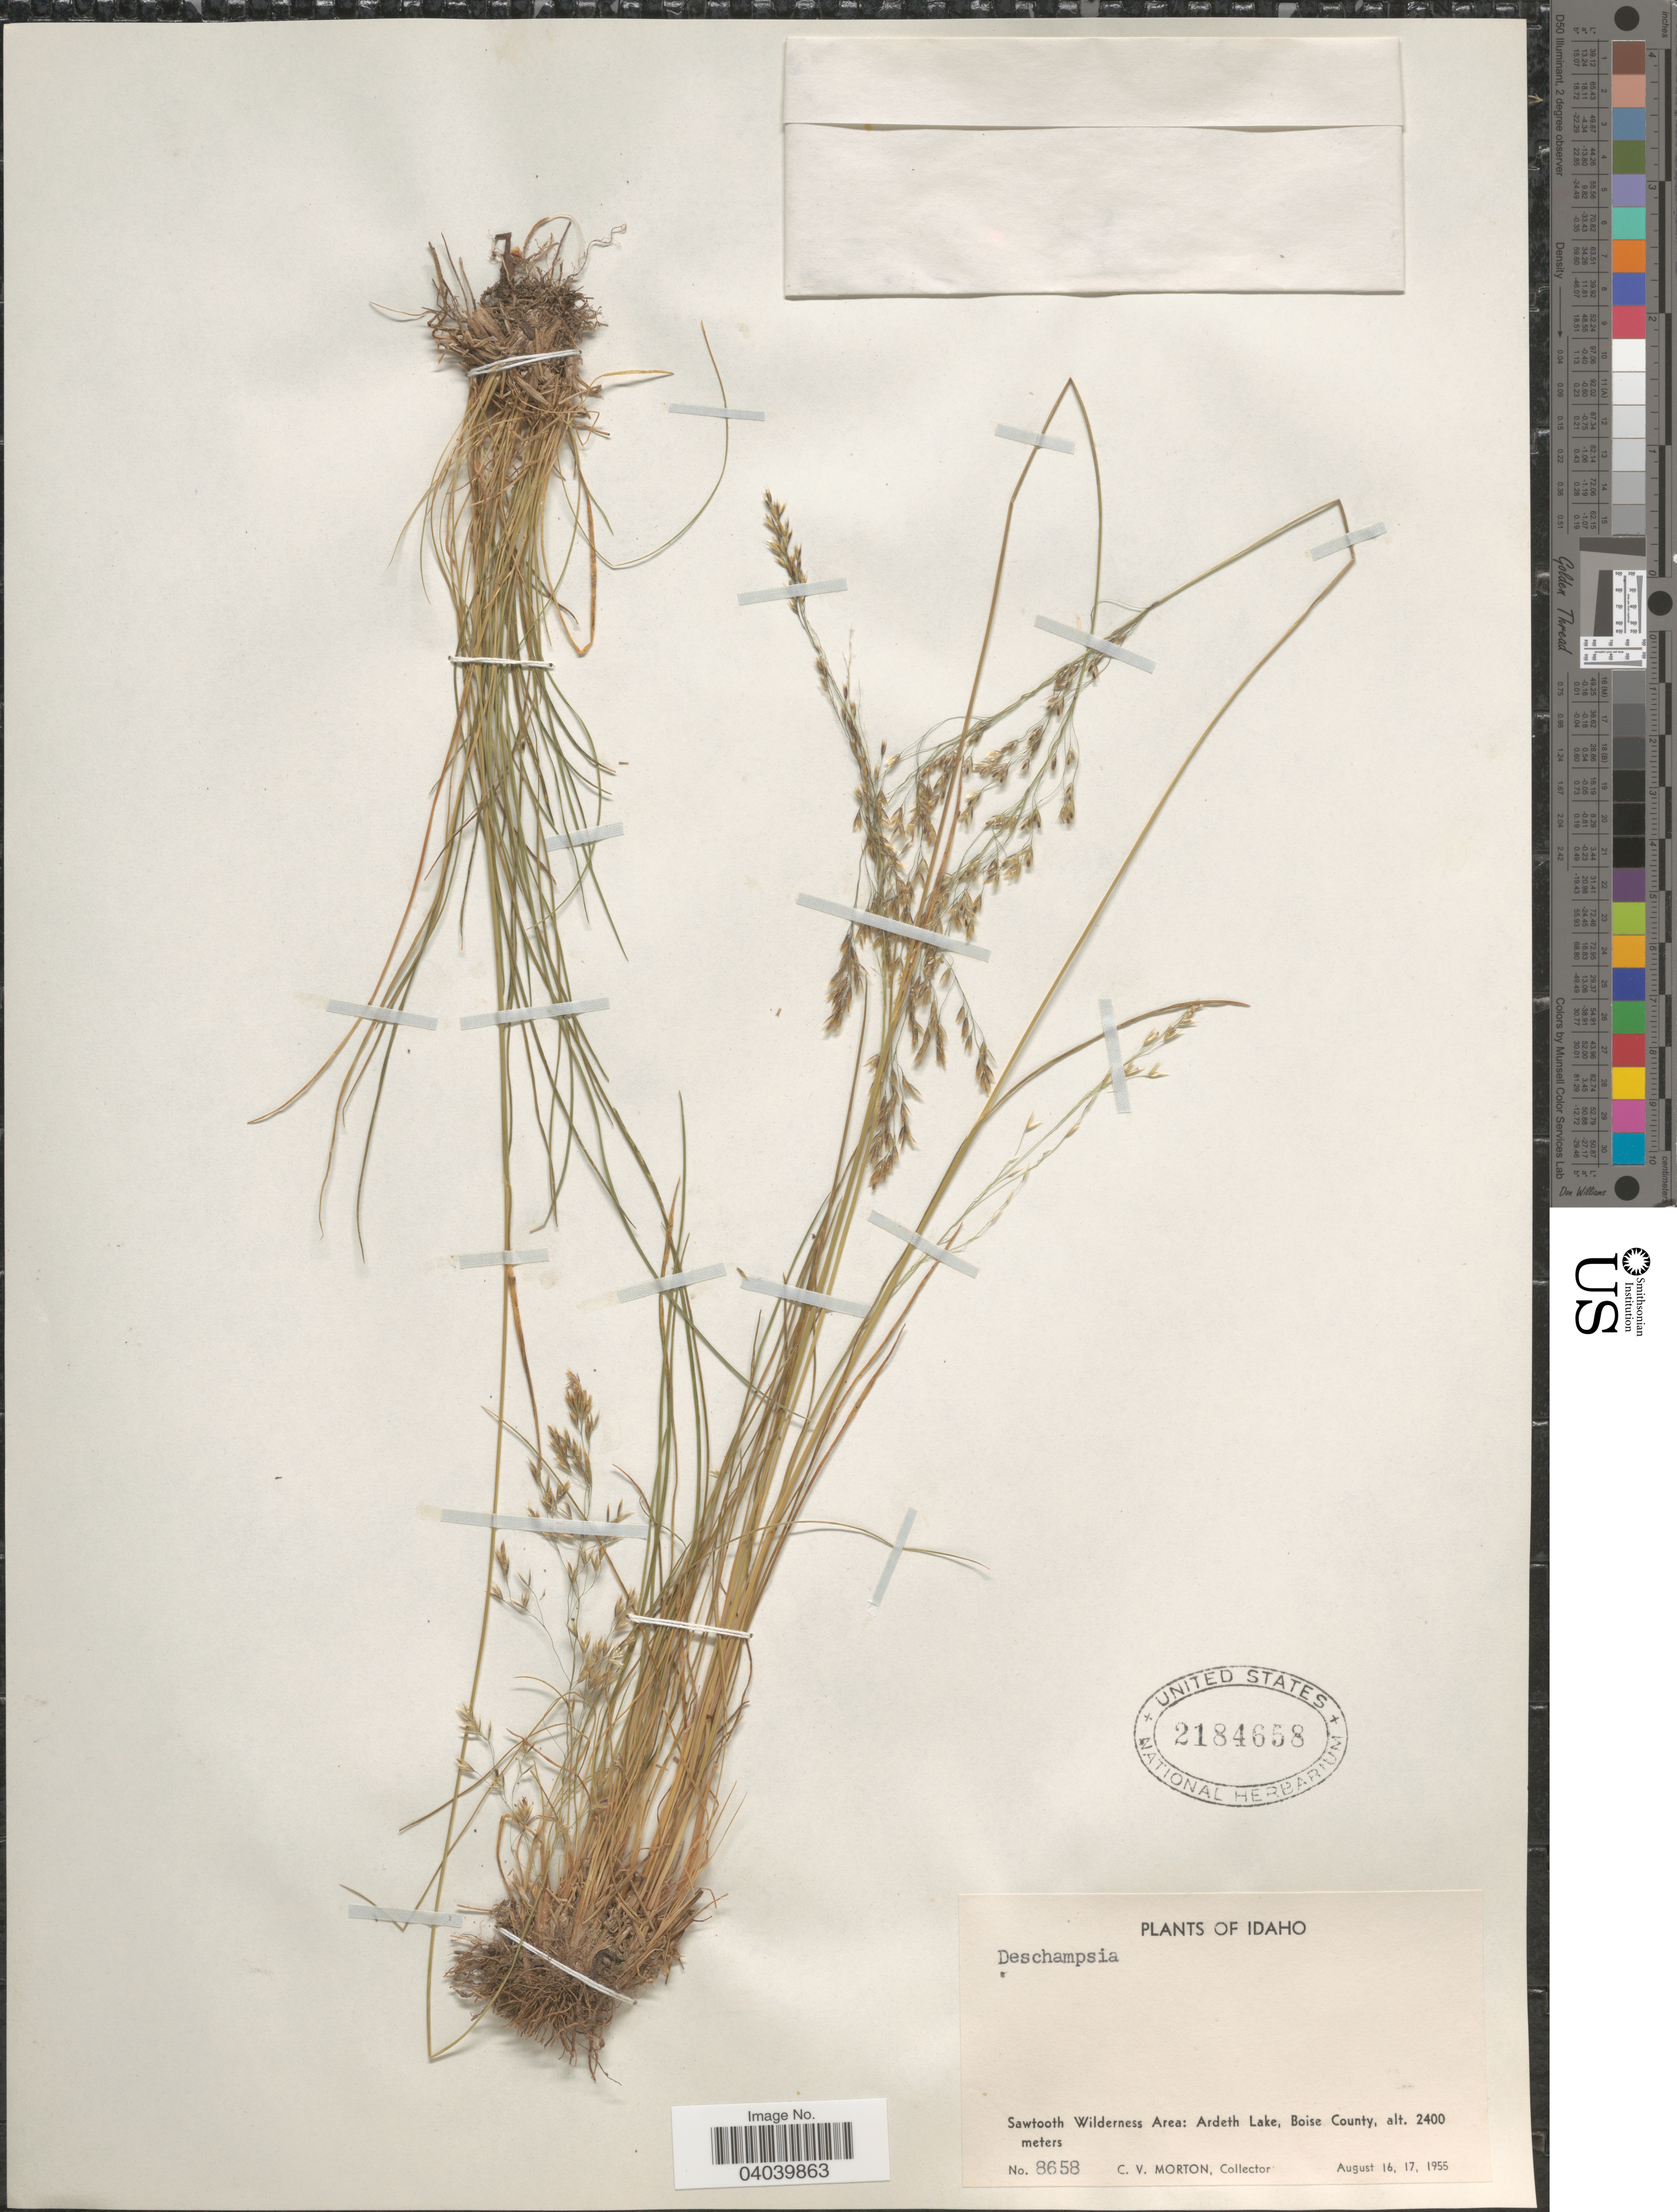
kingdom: Plantae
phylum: Tracheophyta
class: Liliopsida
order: Poales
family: Poaceae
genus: Deschampsia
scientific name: Deschampsia sp.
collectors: C. V. Morton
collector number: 8658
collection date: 1955-08-16/1955-08-17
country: United States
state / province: Idaho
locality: Sawtooth Wilderness Area: Ardeth Lake, Boise County.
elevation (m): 2400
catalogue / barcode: US 2184658